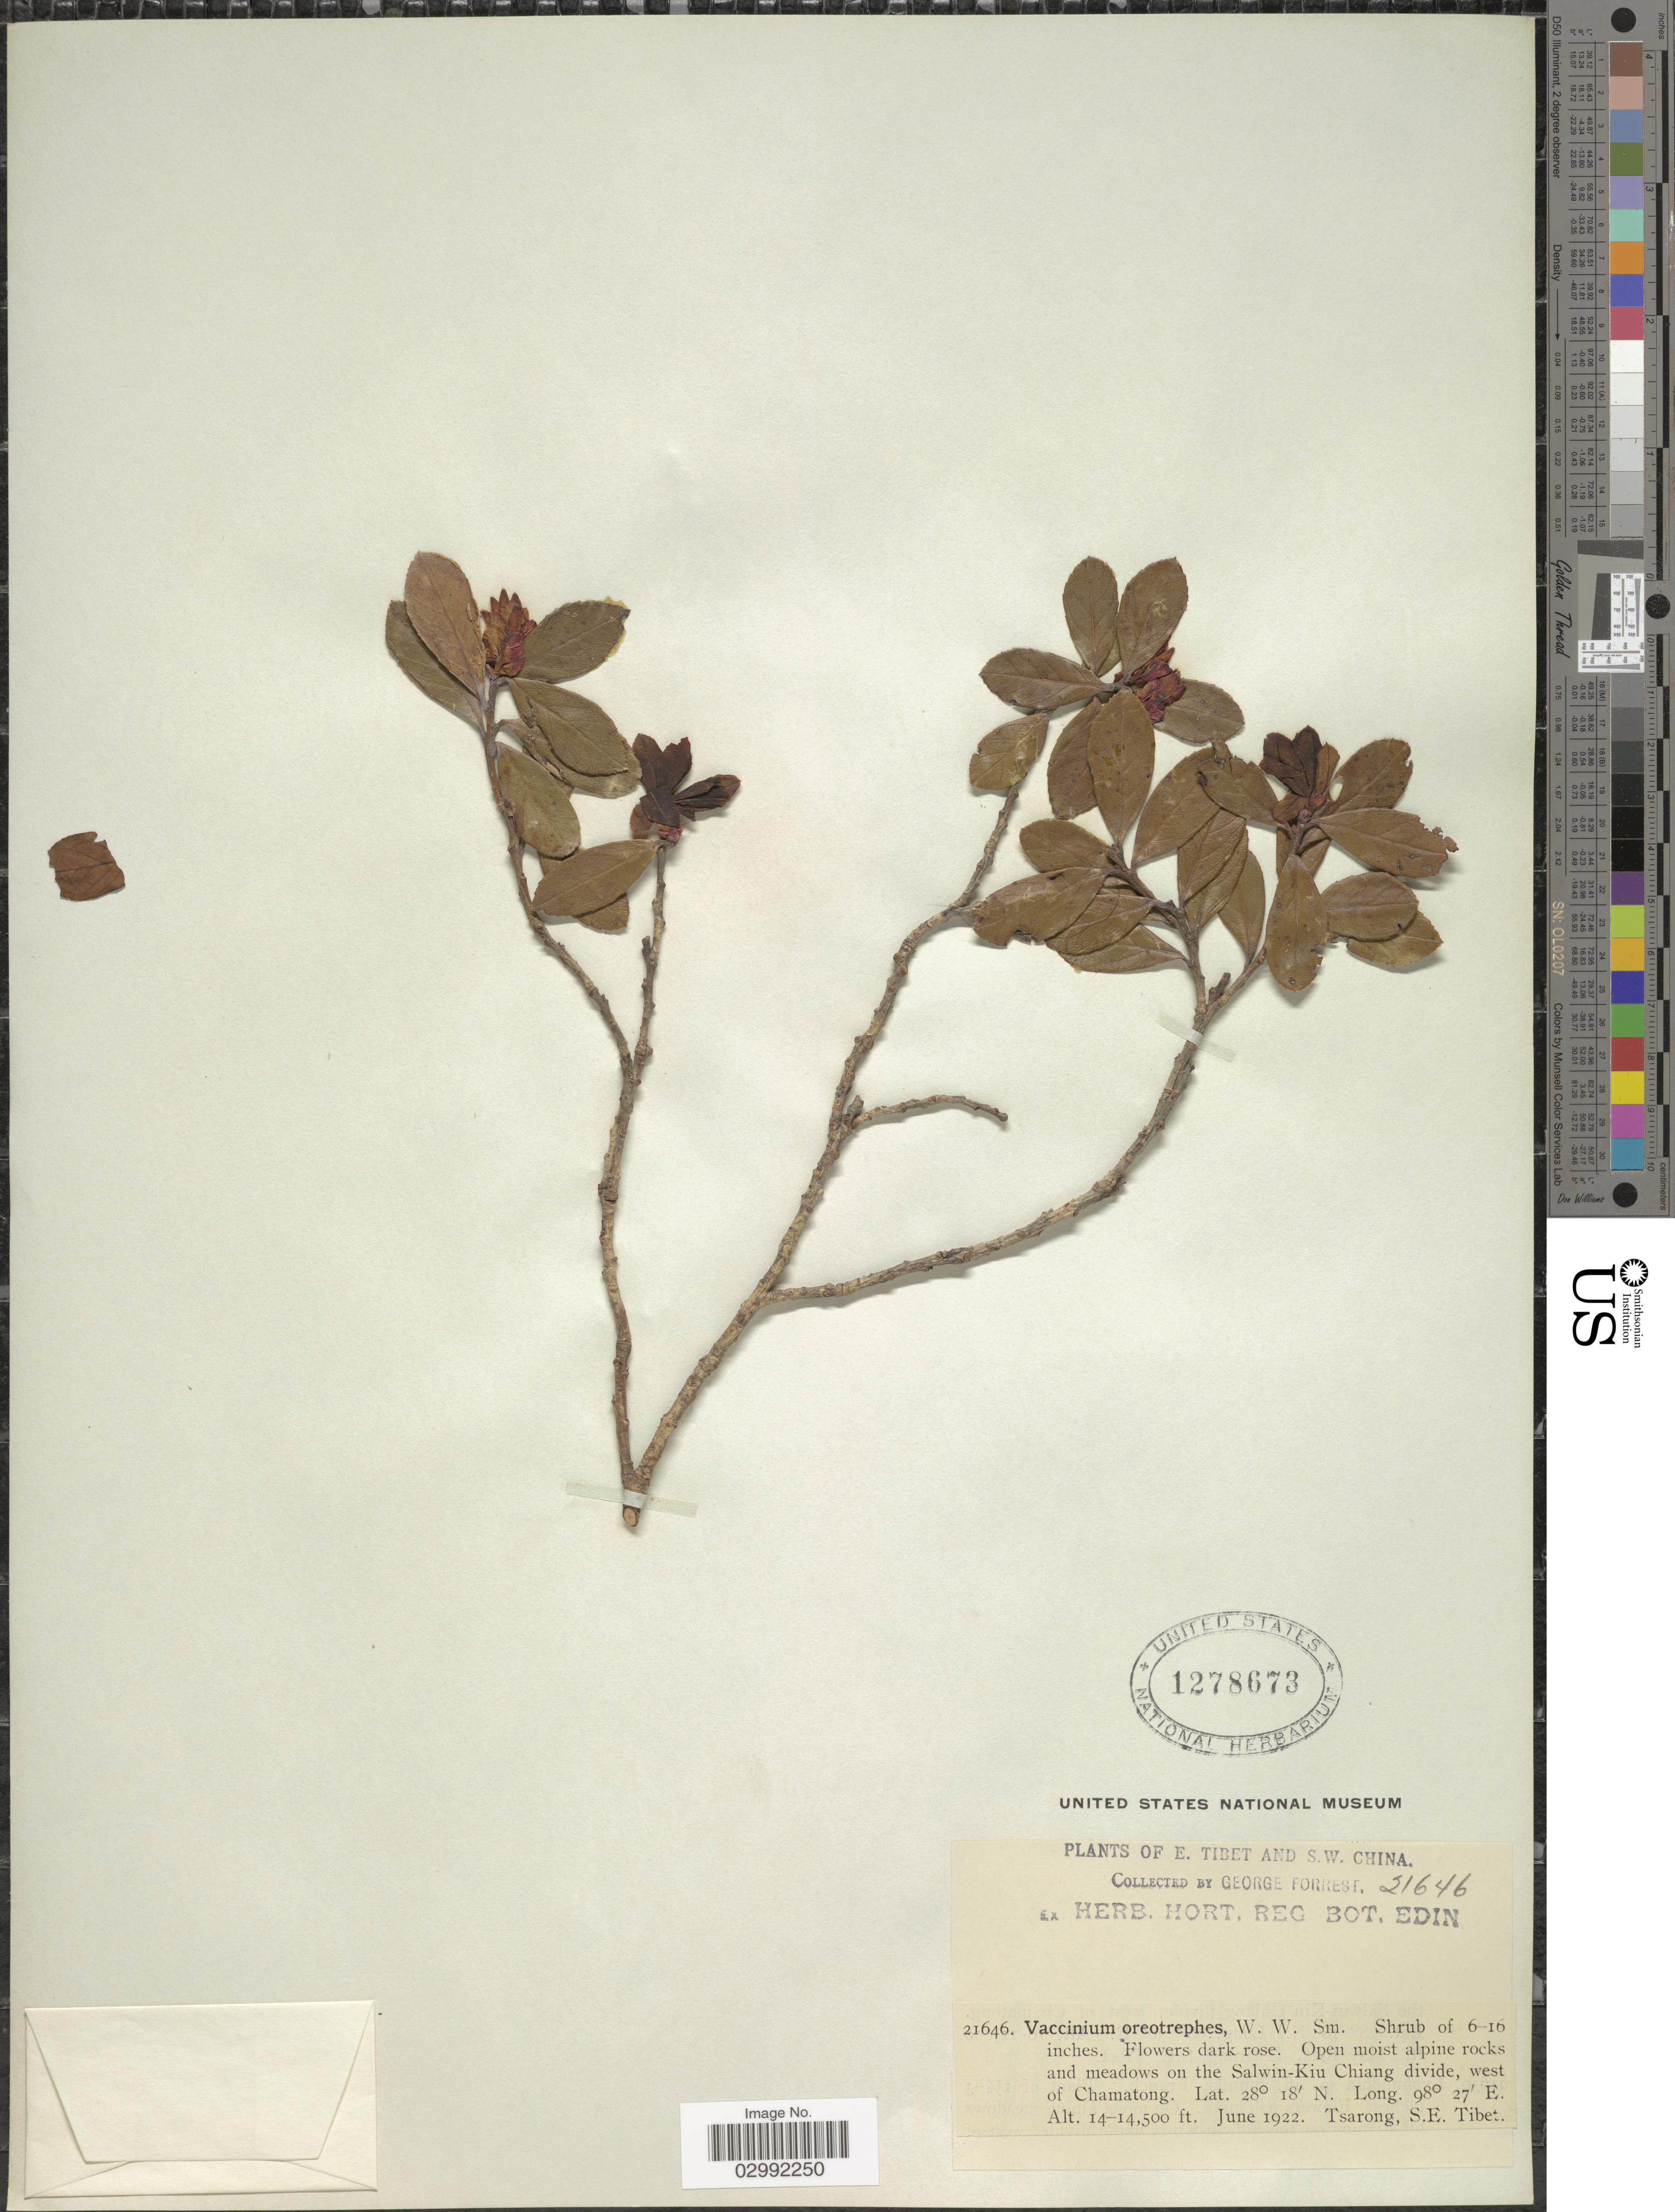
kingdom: Plantae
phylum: Tracheophyta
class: Magnoliopsida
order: Ericales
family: Ericaceae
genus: Vaccinium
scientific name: Vaccinium sikkimense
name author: C.B. Clarke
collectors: G. Forrest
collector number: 21646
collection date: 1922-06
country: China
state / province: Xizang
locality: E. Tibet and S.W. China. On the Salwin-Kiu Chiang divide, west of Chamatong. Tsarong, S.E. Tibet.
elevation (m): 4267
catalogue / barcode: US 1278673